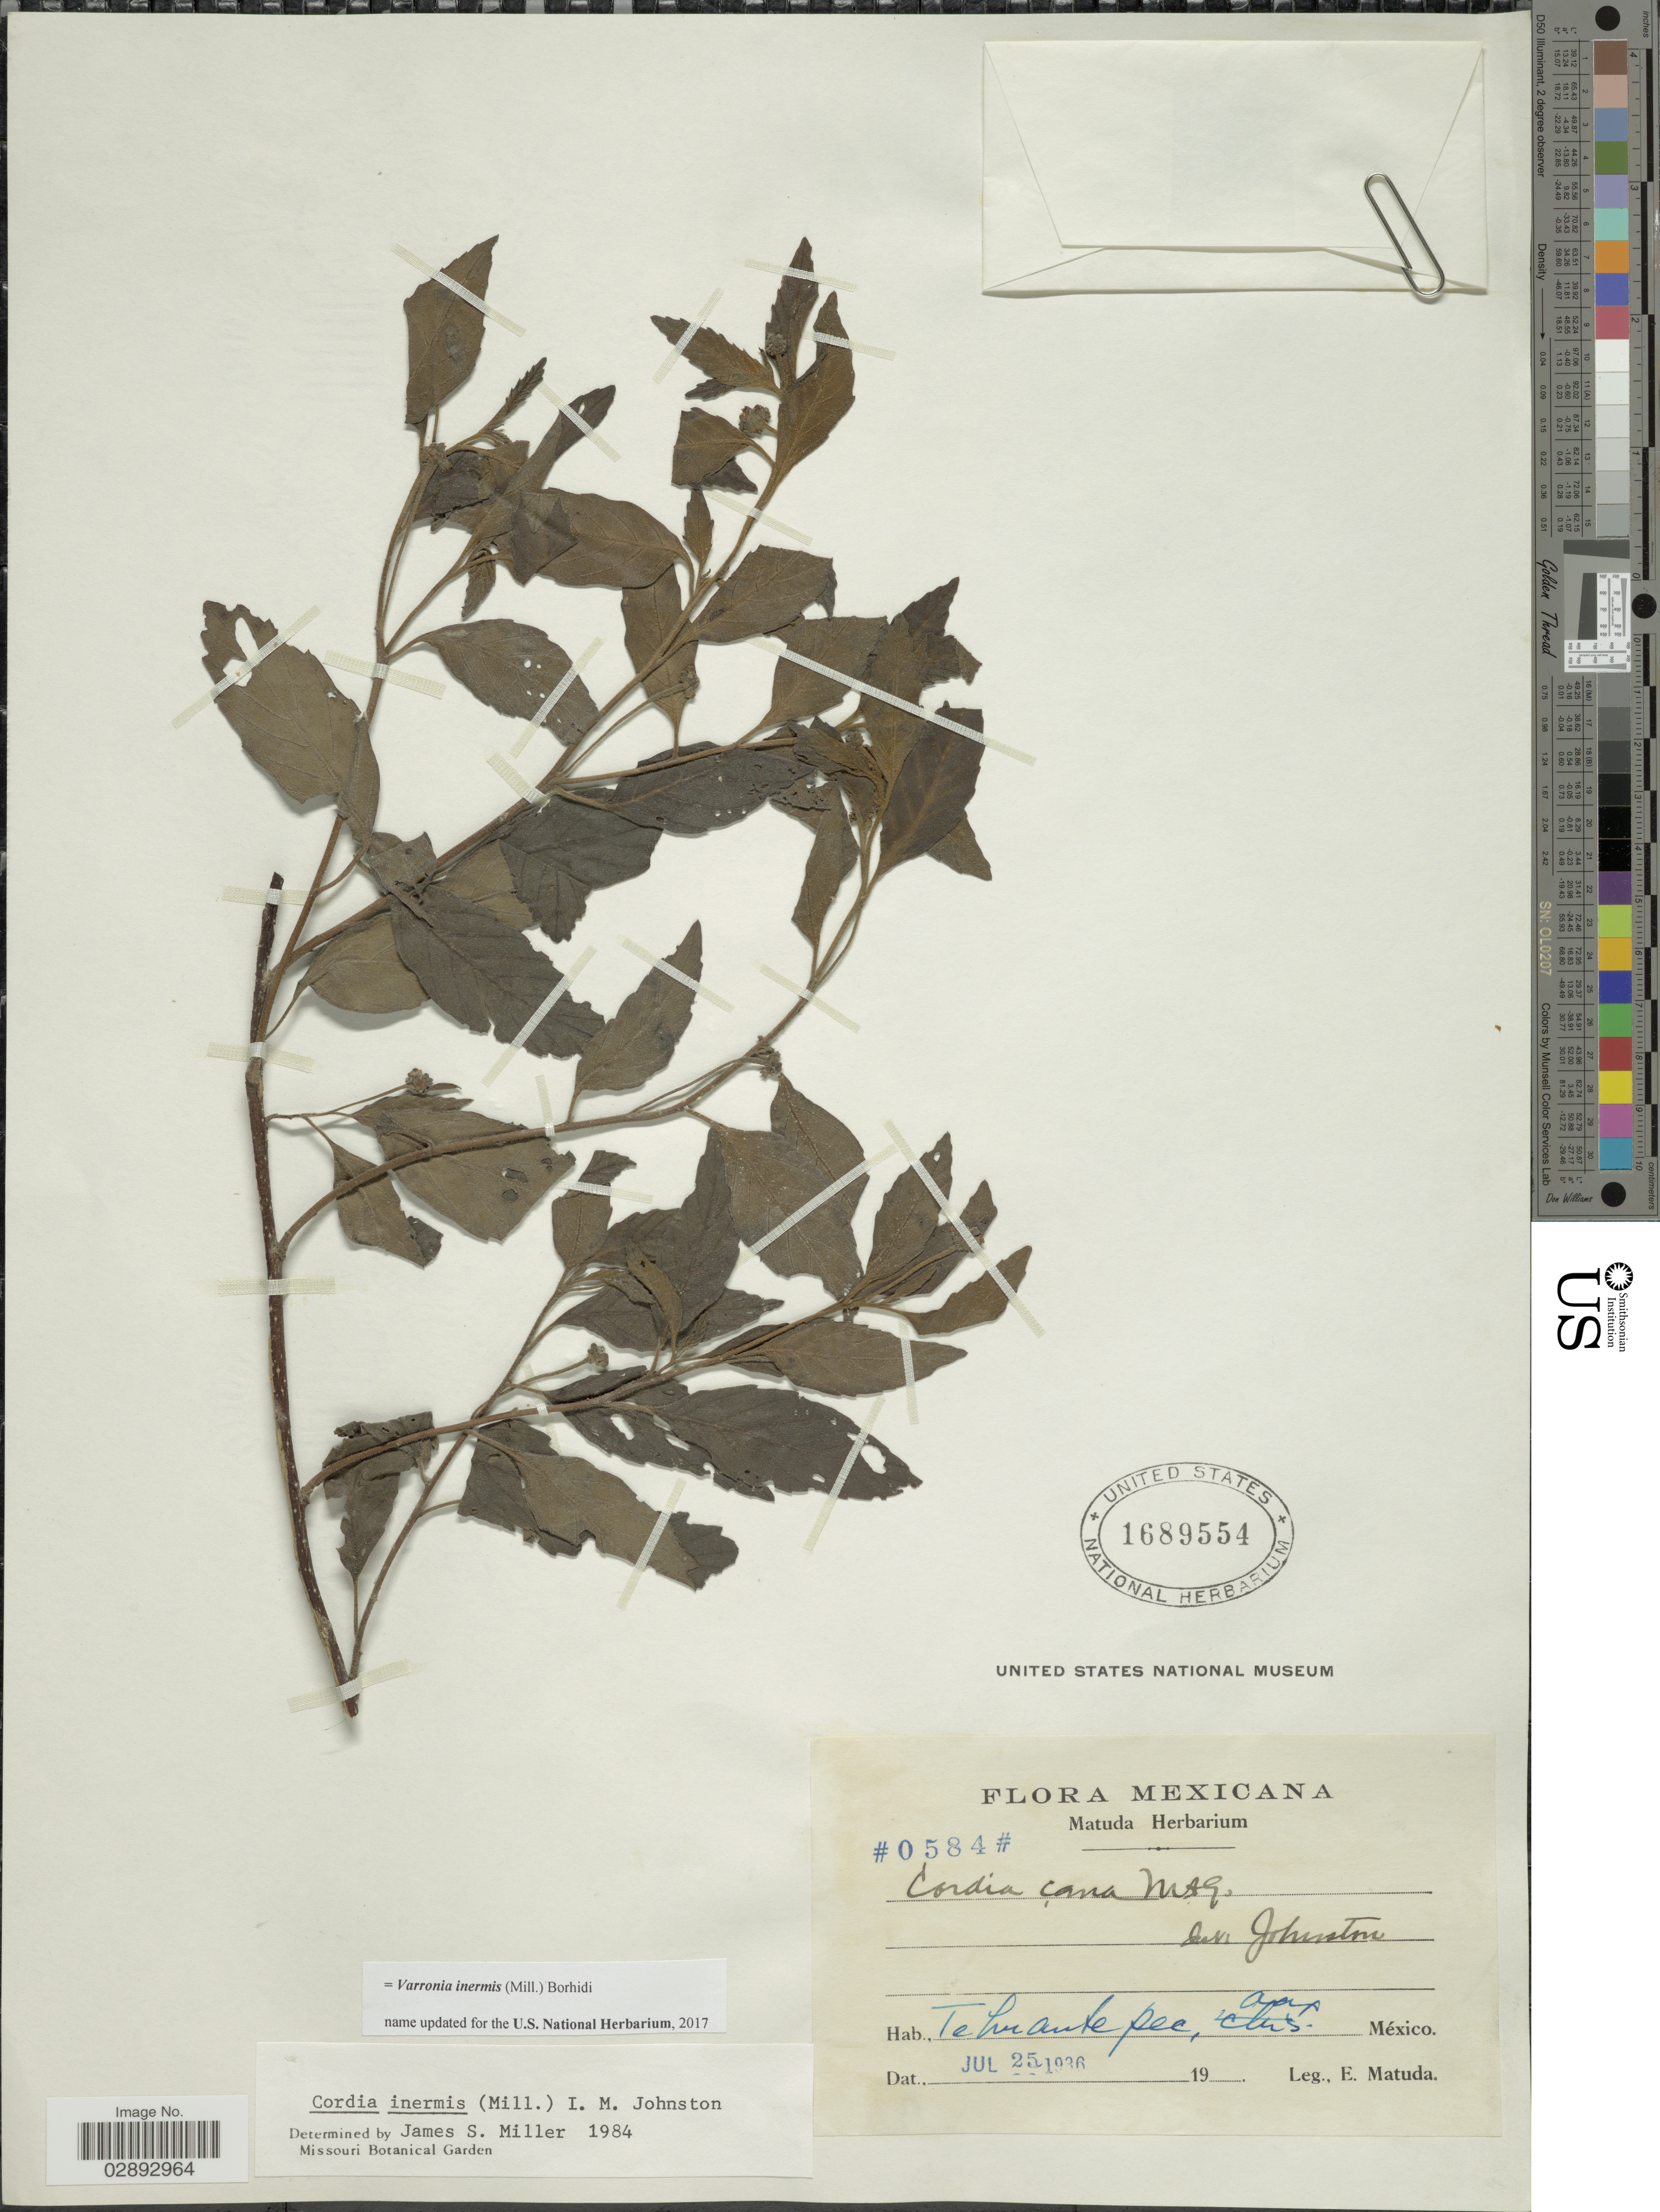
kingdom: Plantae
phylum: Tracheophyta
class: Magnoliopsida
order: Boraginales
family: Cordiaceae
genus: Varronia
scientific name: Varronia inermis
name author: (Mill.) Borhidi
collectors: E. Matuda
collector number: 0584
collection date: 1936-07-25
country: Mexico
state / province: Oaxaca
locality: Tehuantepec, Oax.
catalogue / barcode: US 1689554